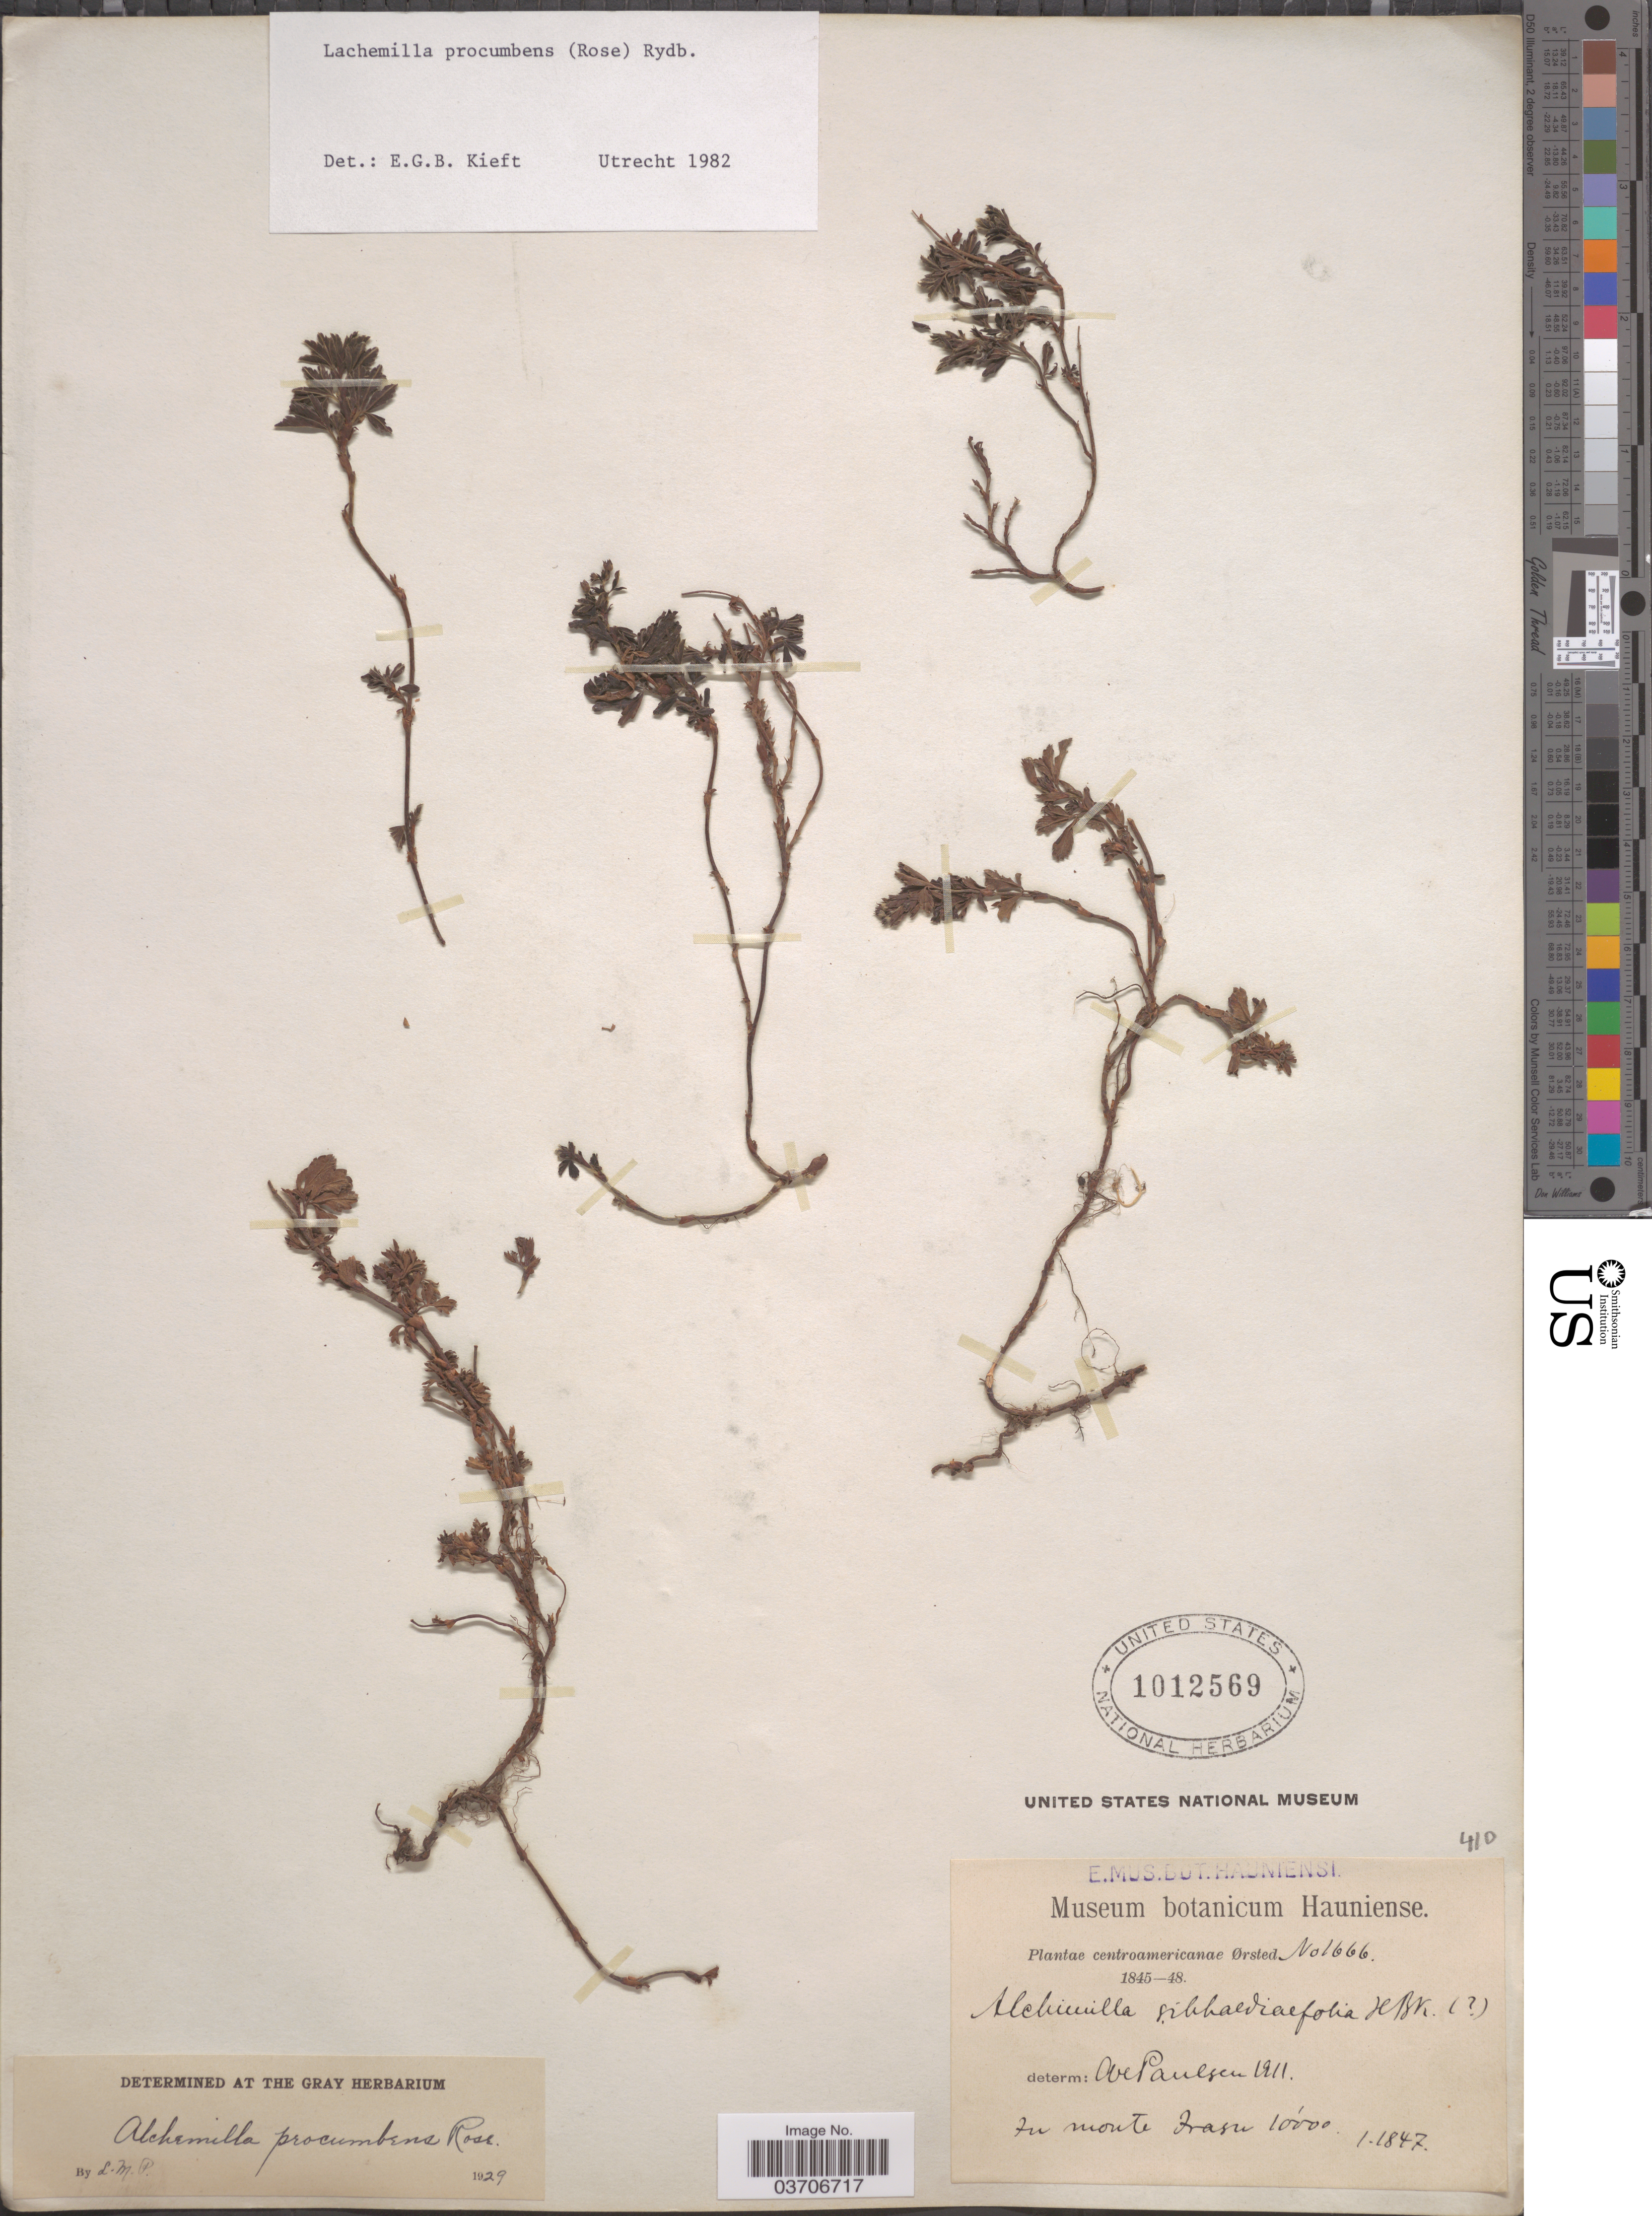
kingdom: Plantae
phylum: Tracheophyta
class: Magnoliopsida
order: Rosales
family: Rosaceae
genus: Lachemilla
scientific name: Lachemilla procumbens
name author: (Rose) Rydb.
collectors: Ørsted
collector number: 1666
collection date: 1847-01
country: Costa Rica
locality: Centroamericanae. In monte Irazu.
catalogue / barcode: US 1012569